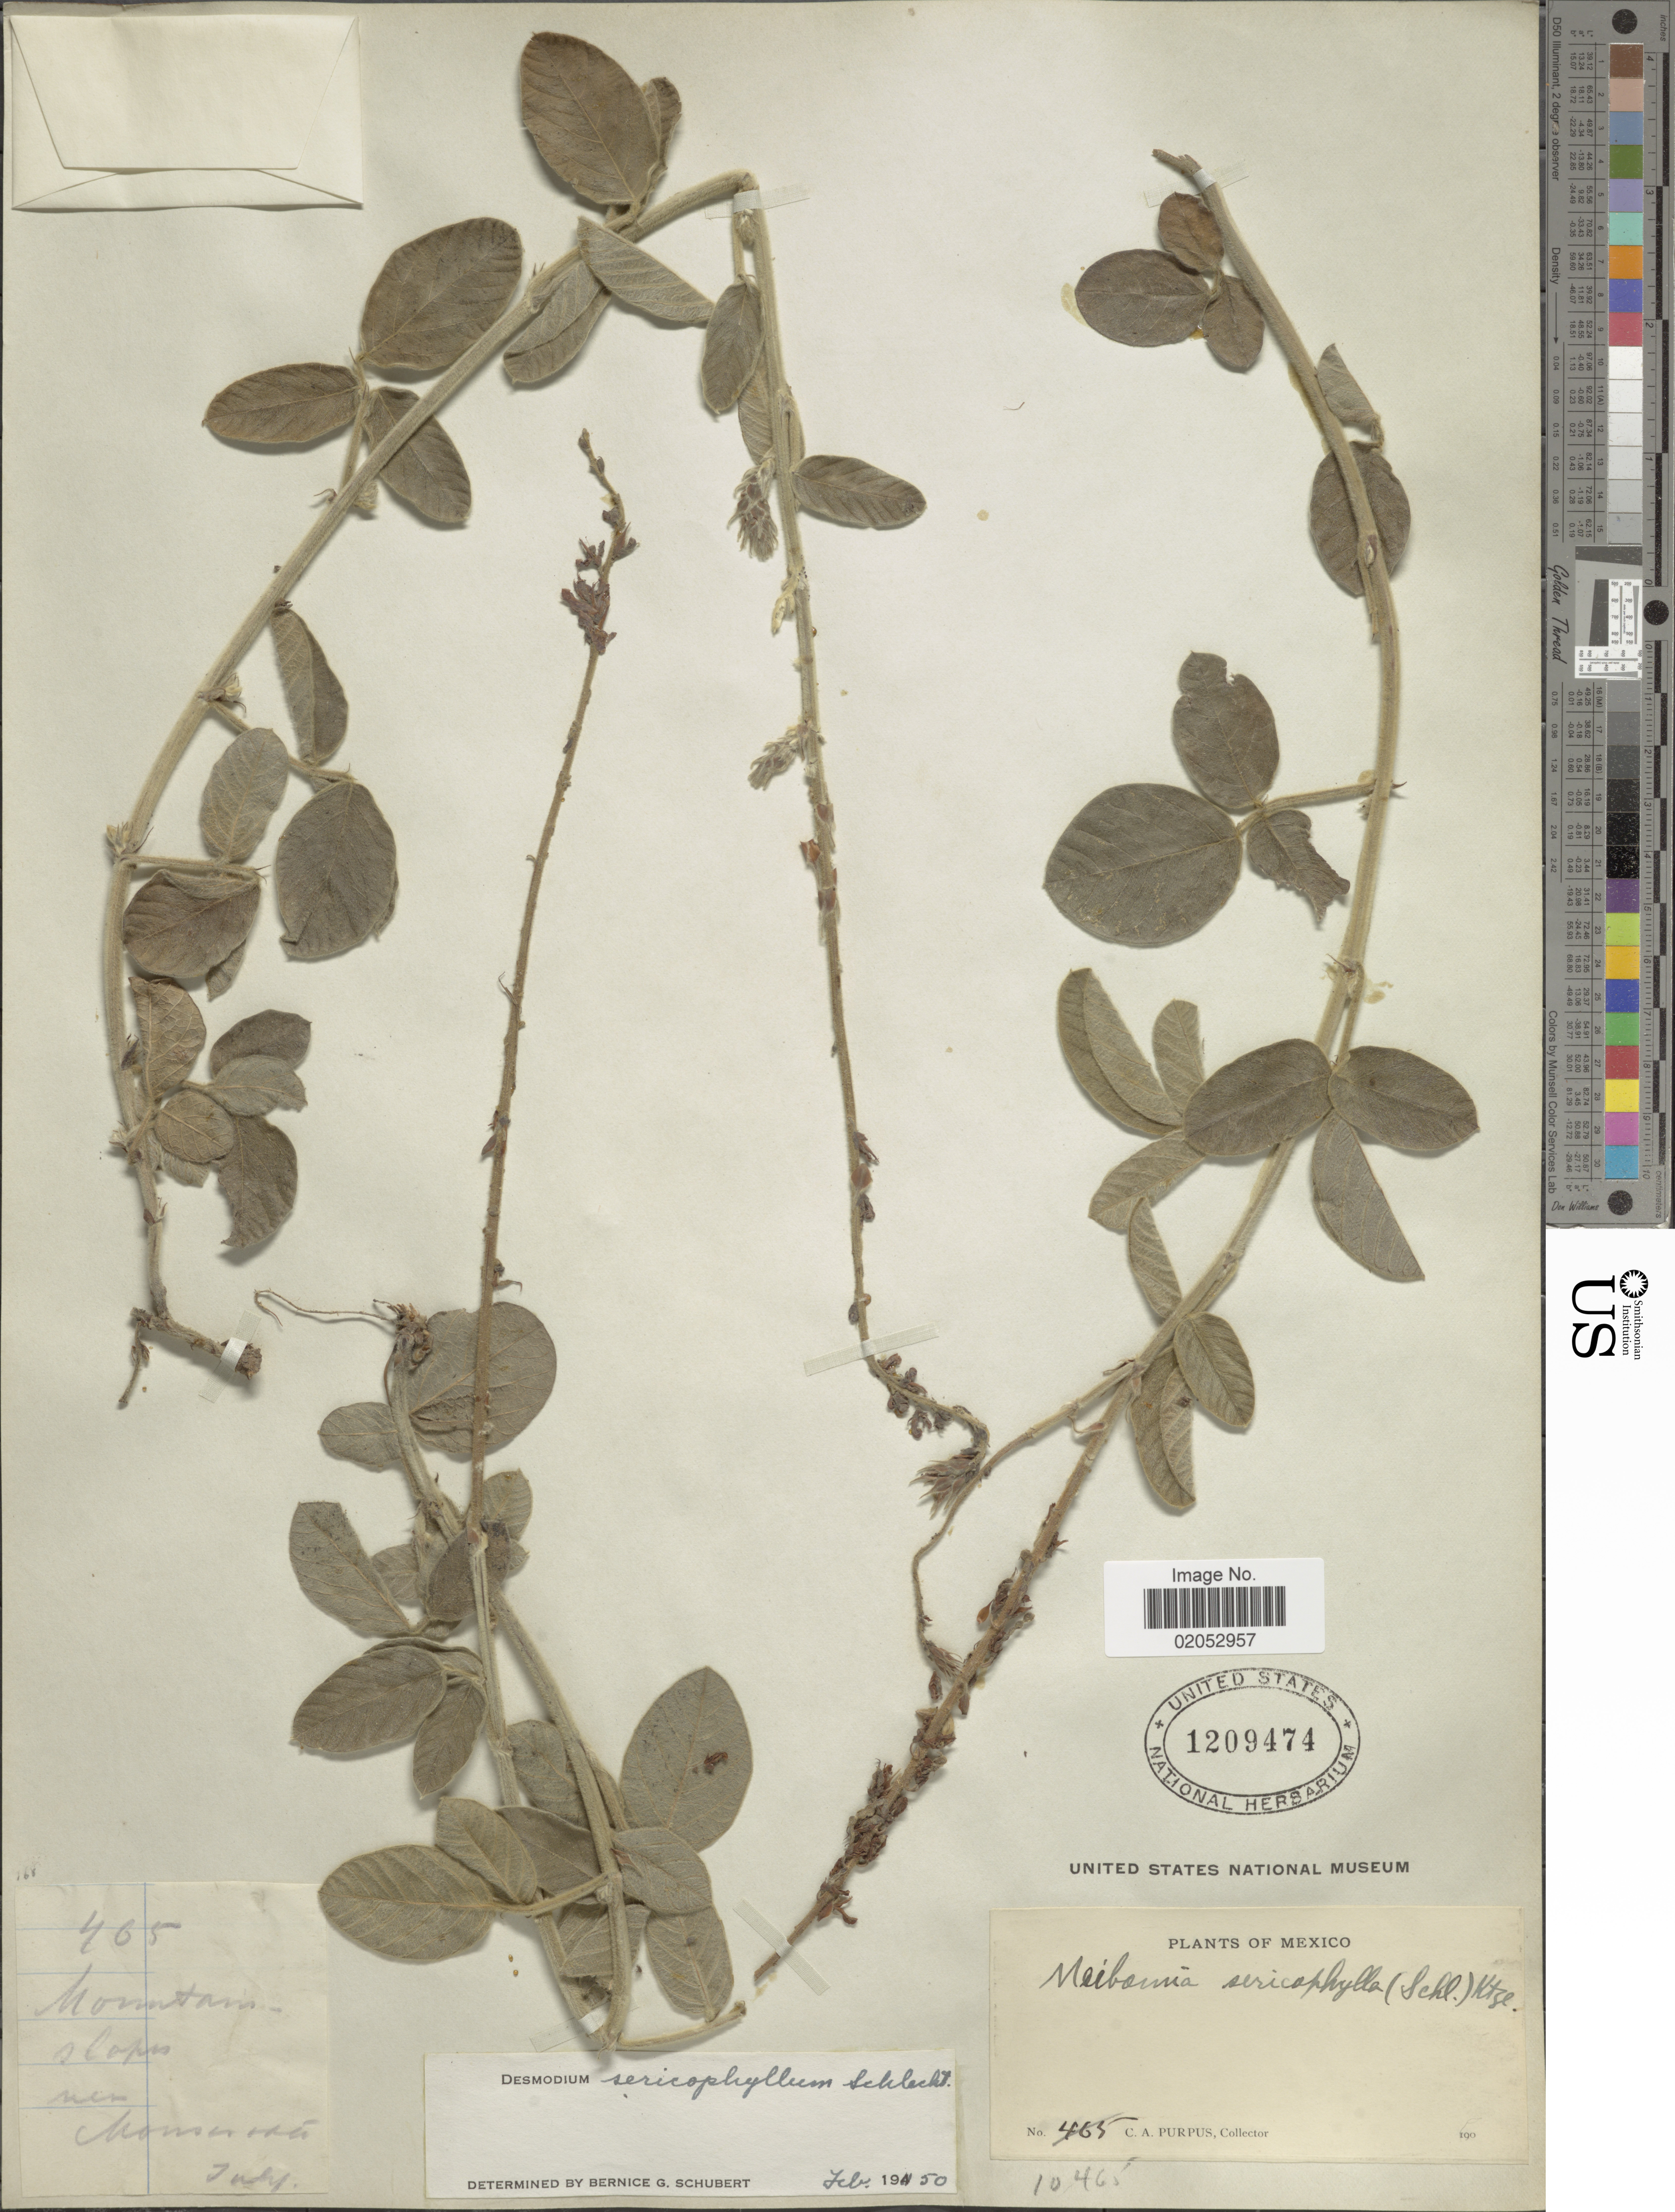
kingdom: Plantae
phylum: Tracheophyta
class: Magnoliopsida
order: Fabales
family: Fabaceae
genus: Desmodium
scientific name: Desmodium sericophyllum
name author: Schltdl.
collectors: C. A. Purpus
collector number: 465/10465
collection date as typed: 190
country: Mexico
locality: Mountain slopes near Monserrate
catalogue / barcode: US 1209474